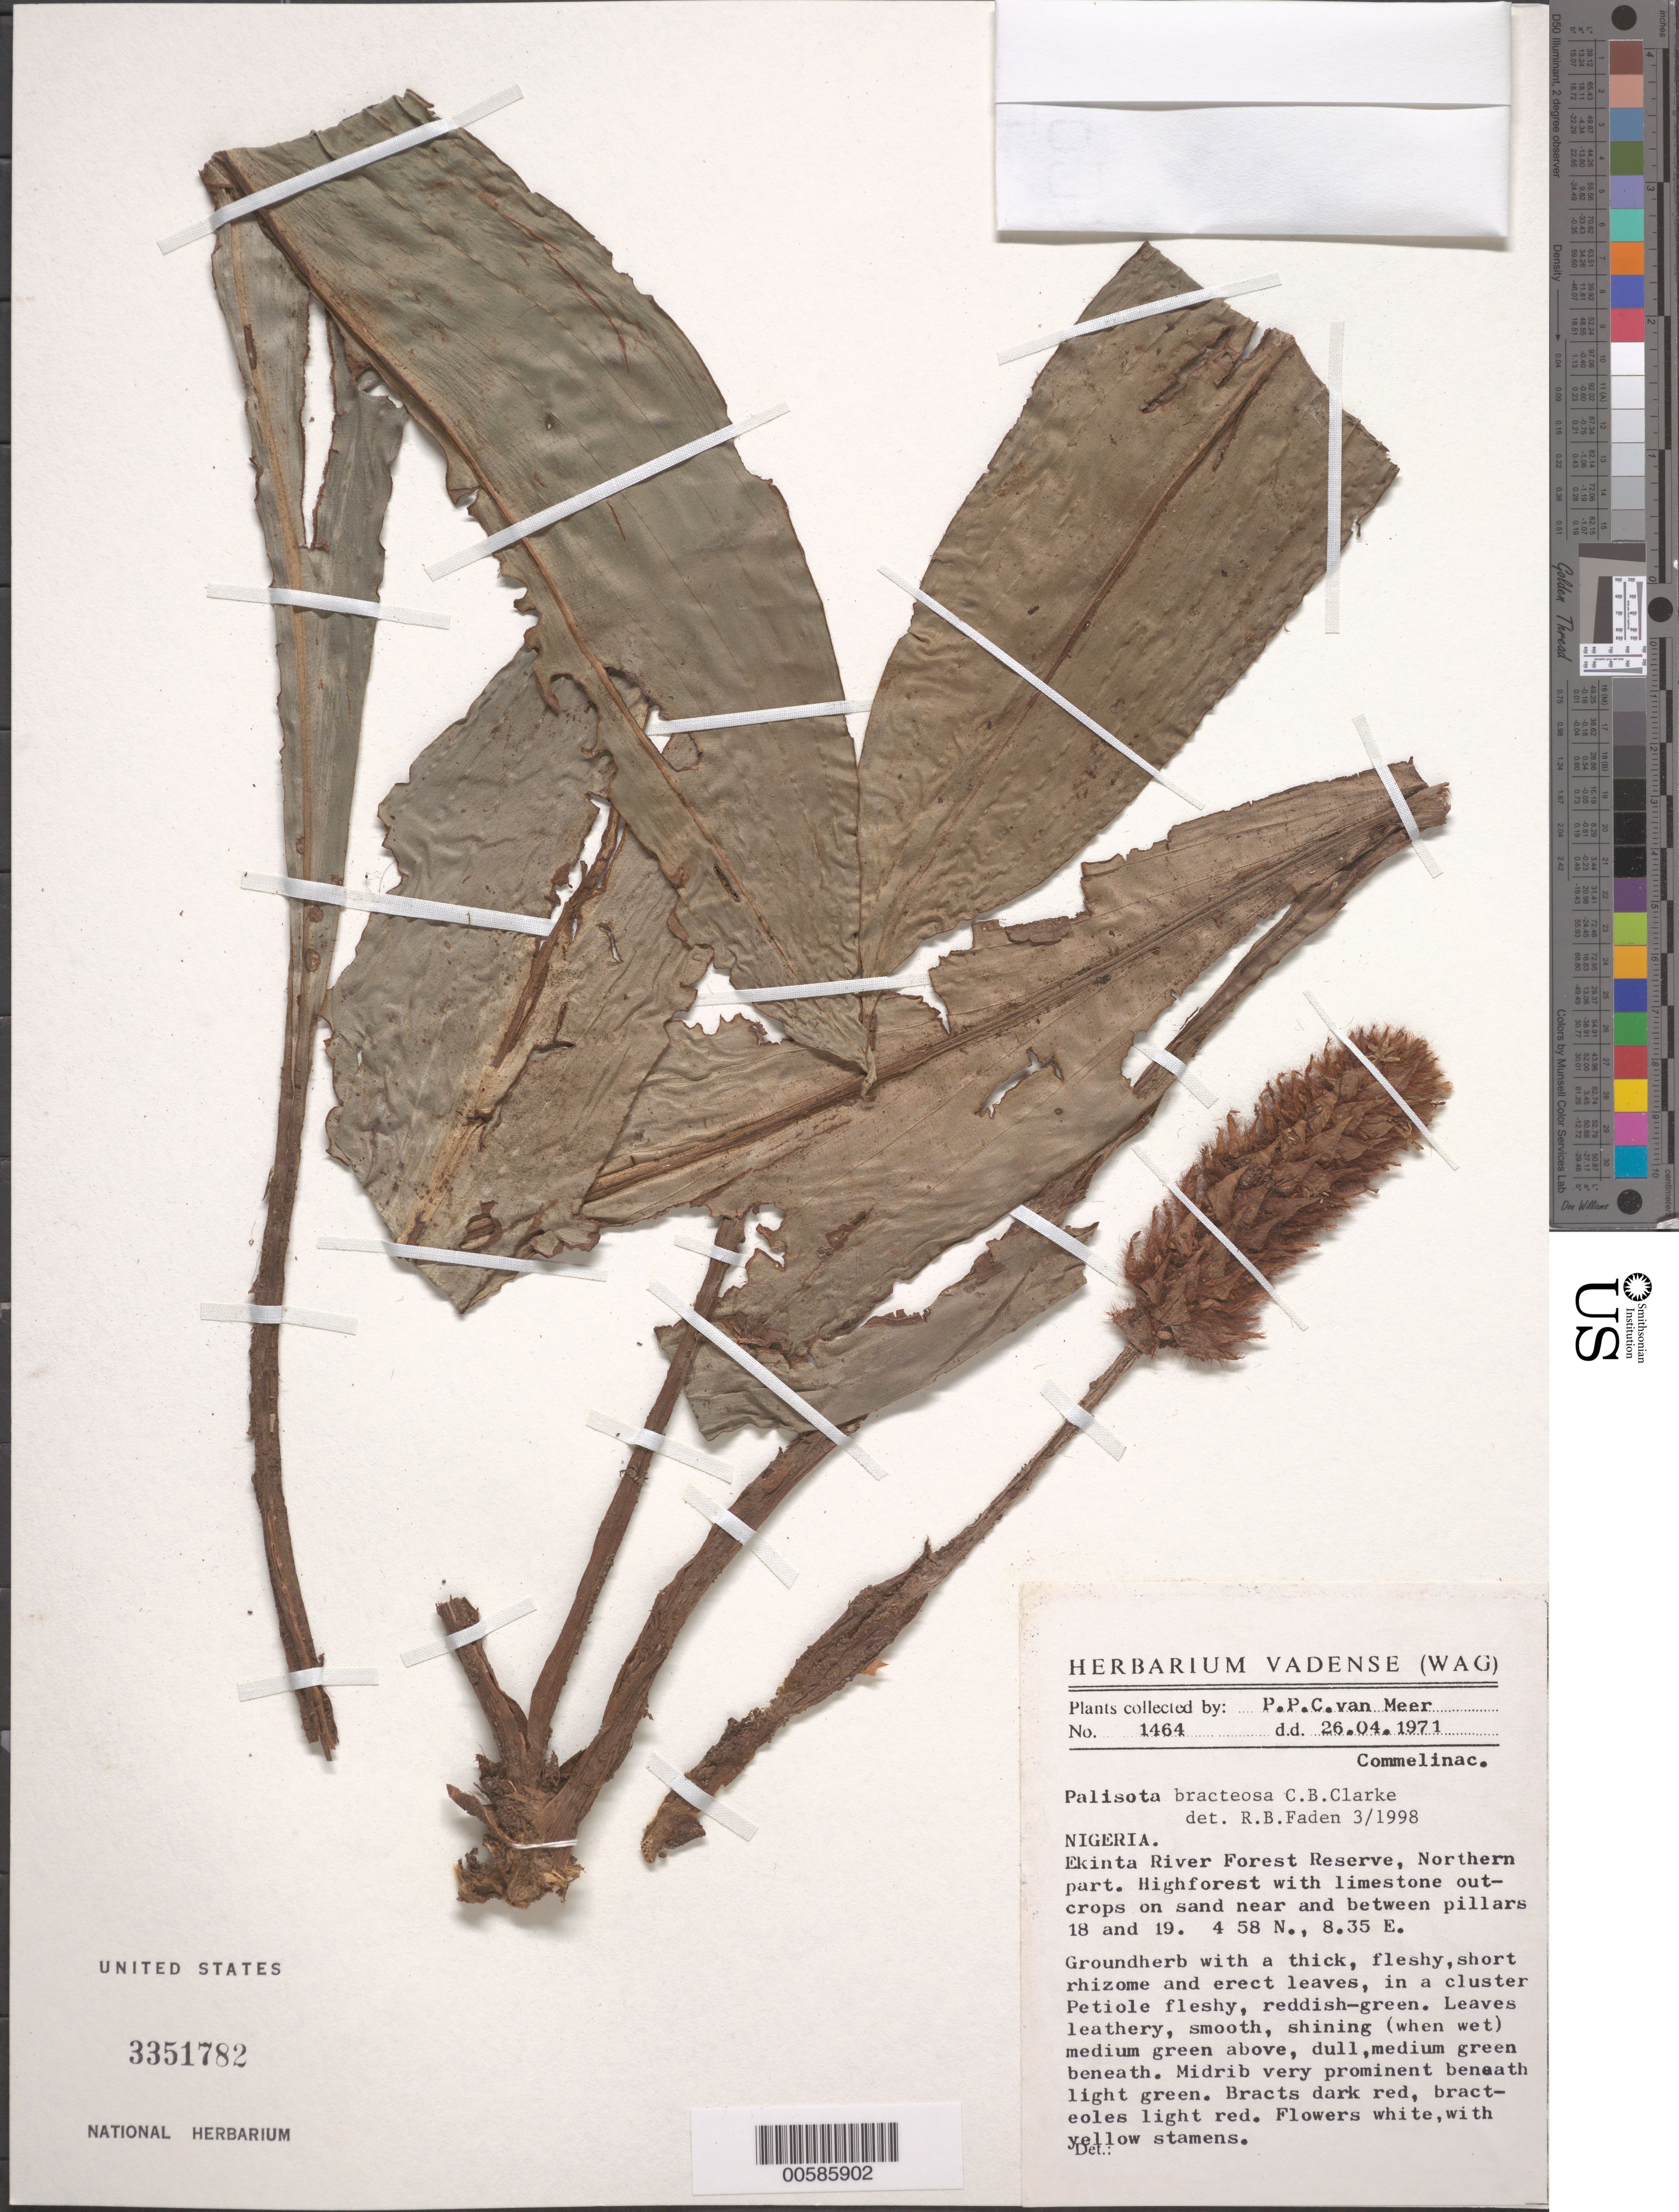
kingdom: Plantae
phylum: Tracheophyta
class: Liliopsida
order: Commelinales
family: Commelinaceae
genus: Palisota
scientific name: Palisota bracteosa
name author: C.B. Clarke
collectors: P. Van Meer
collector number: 1464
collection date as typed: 26 Apr 1971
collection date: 1971-04-26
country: Nigeria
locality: Ekinta river forest reserve, northern part.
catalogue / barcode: US 3351782